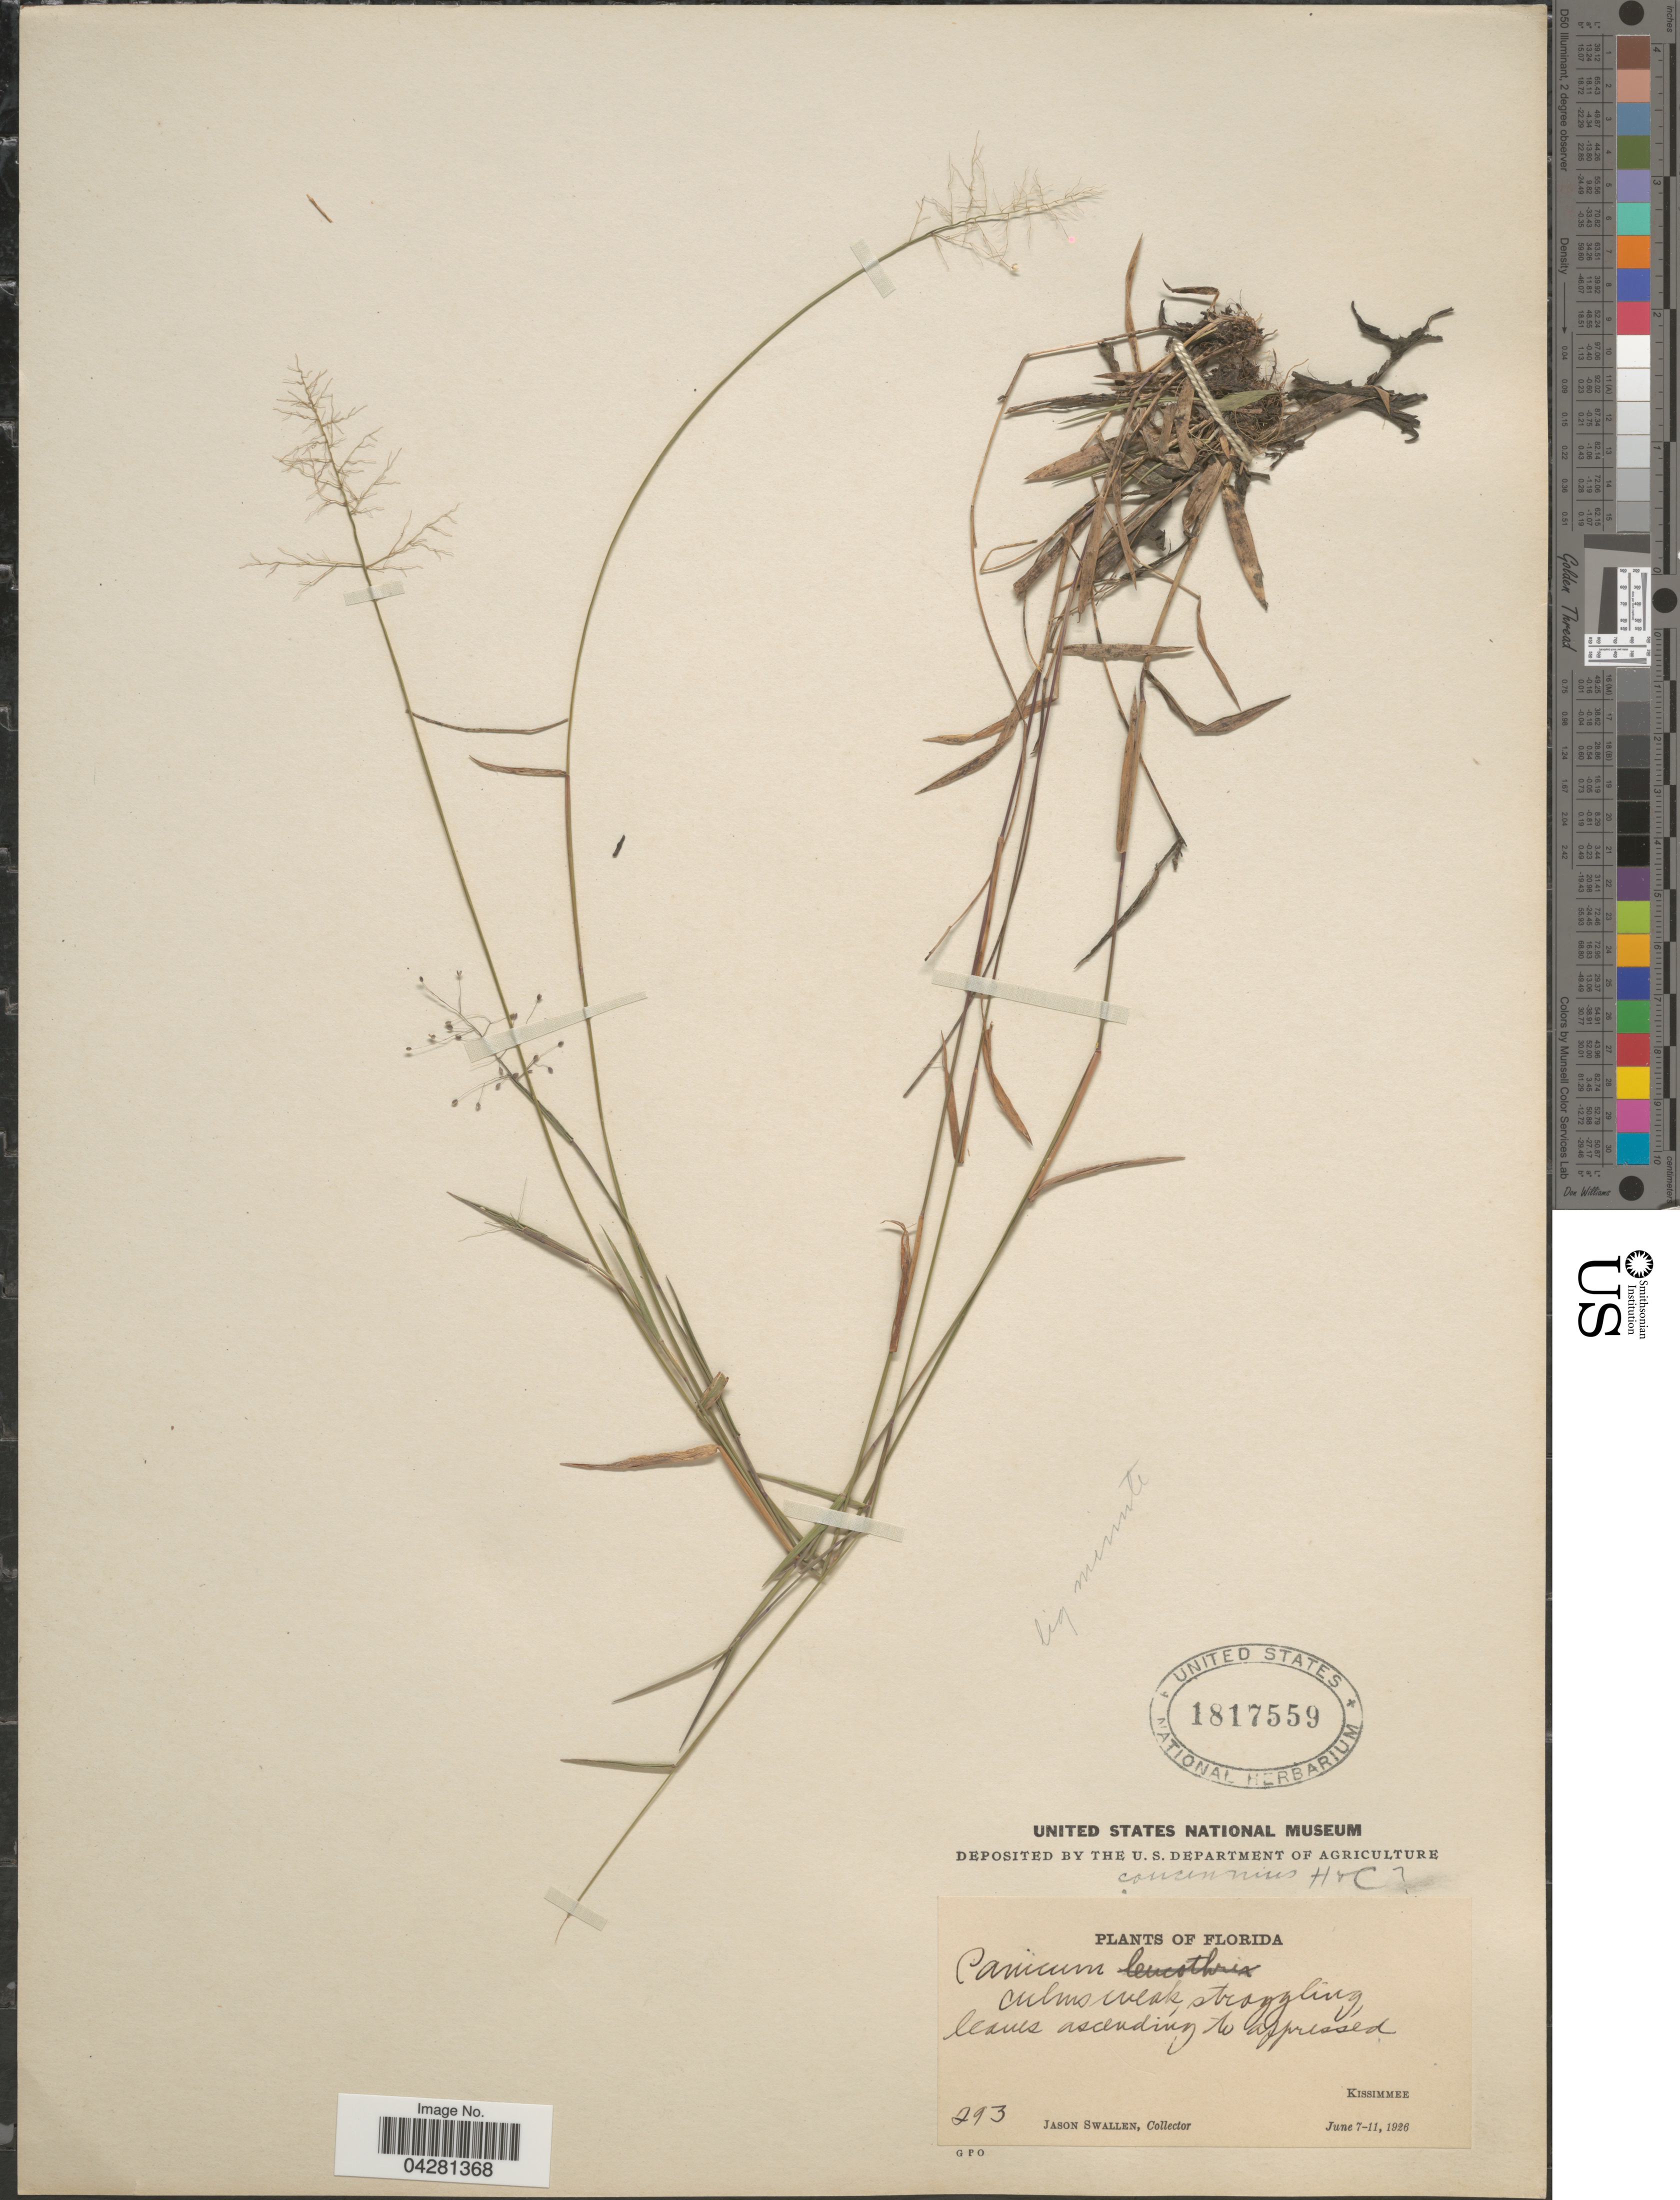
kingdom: Plantae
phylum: Tracheophyta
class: Liliopsida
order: Poales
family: Poaceae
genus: Dichanthelium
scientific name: Dichanthelium dichotomum var. unciphyllum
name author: (Trin.) Davidse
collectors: J. R. Swallen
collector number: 293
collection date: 1926-06-07/1926-06-11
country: United States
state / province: Florida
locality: Kissimmee.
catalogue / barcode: US 1817559